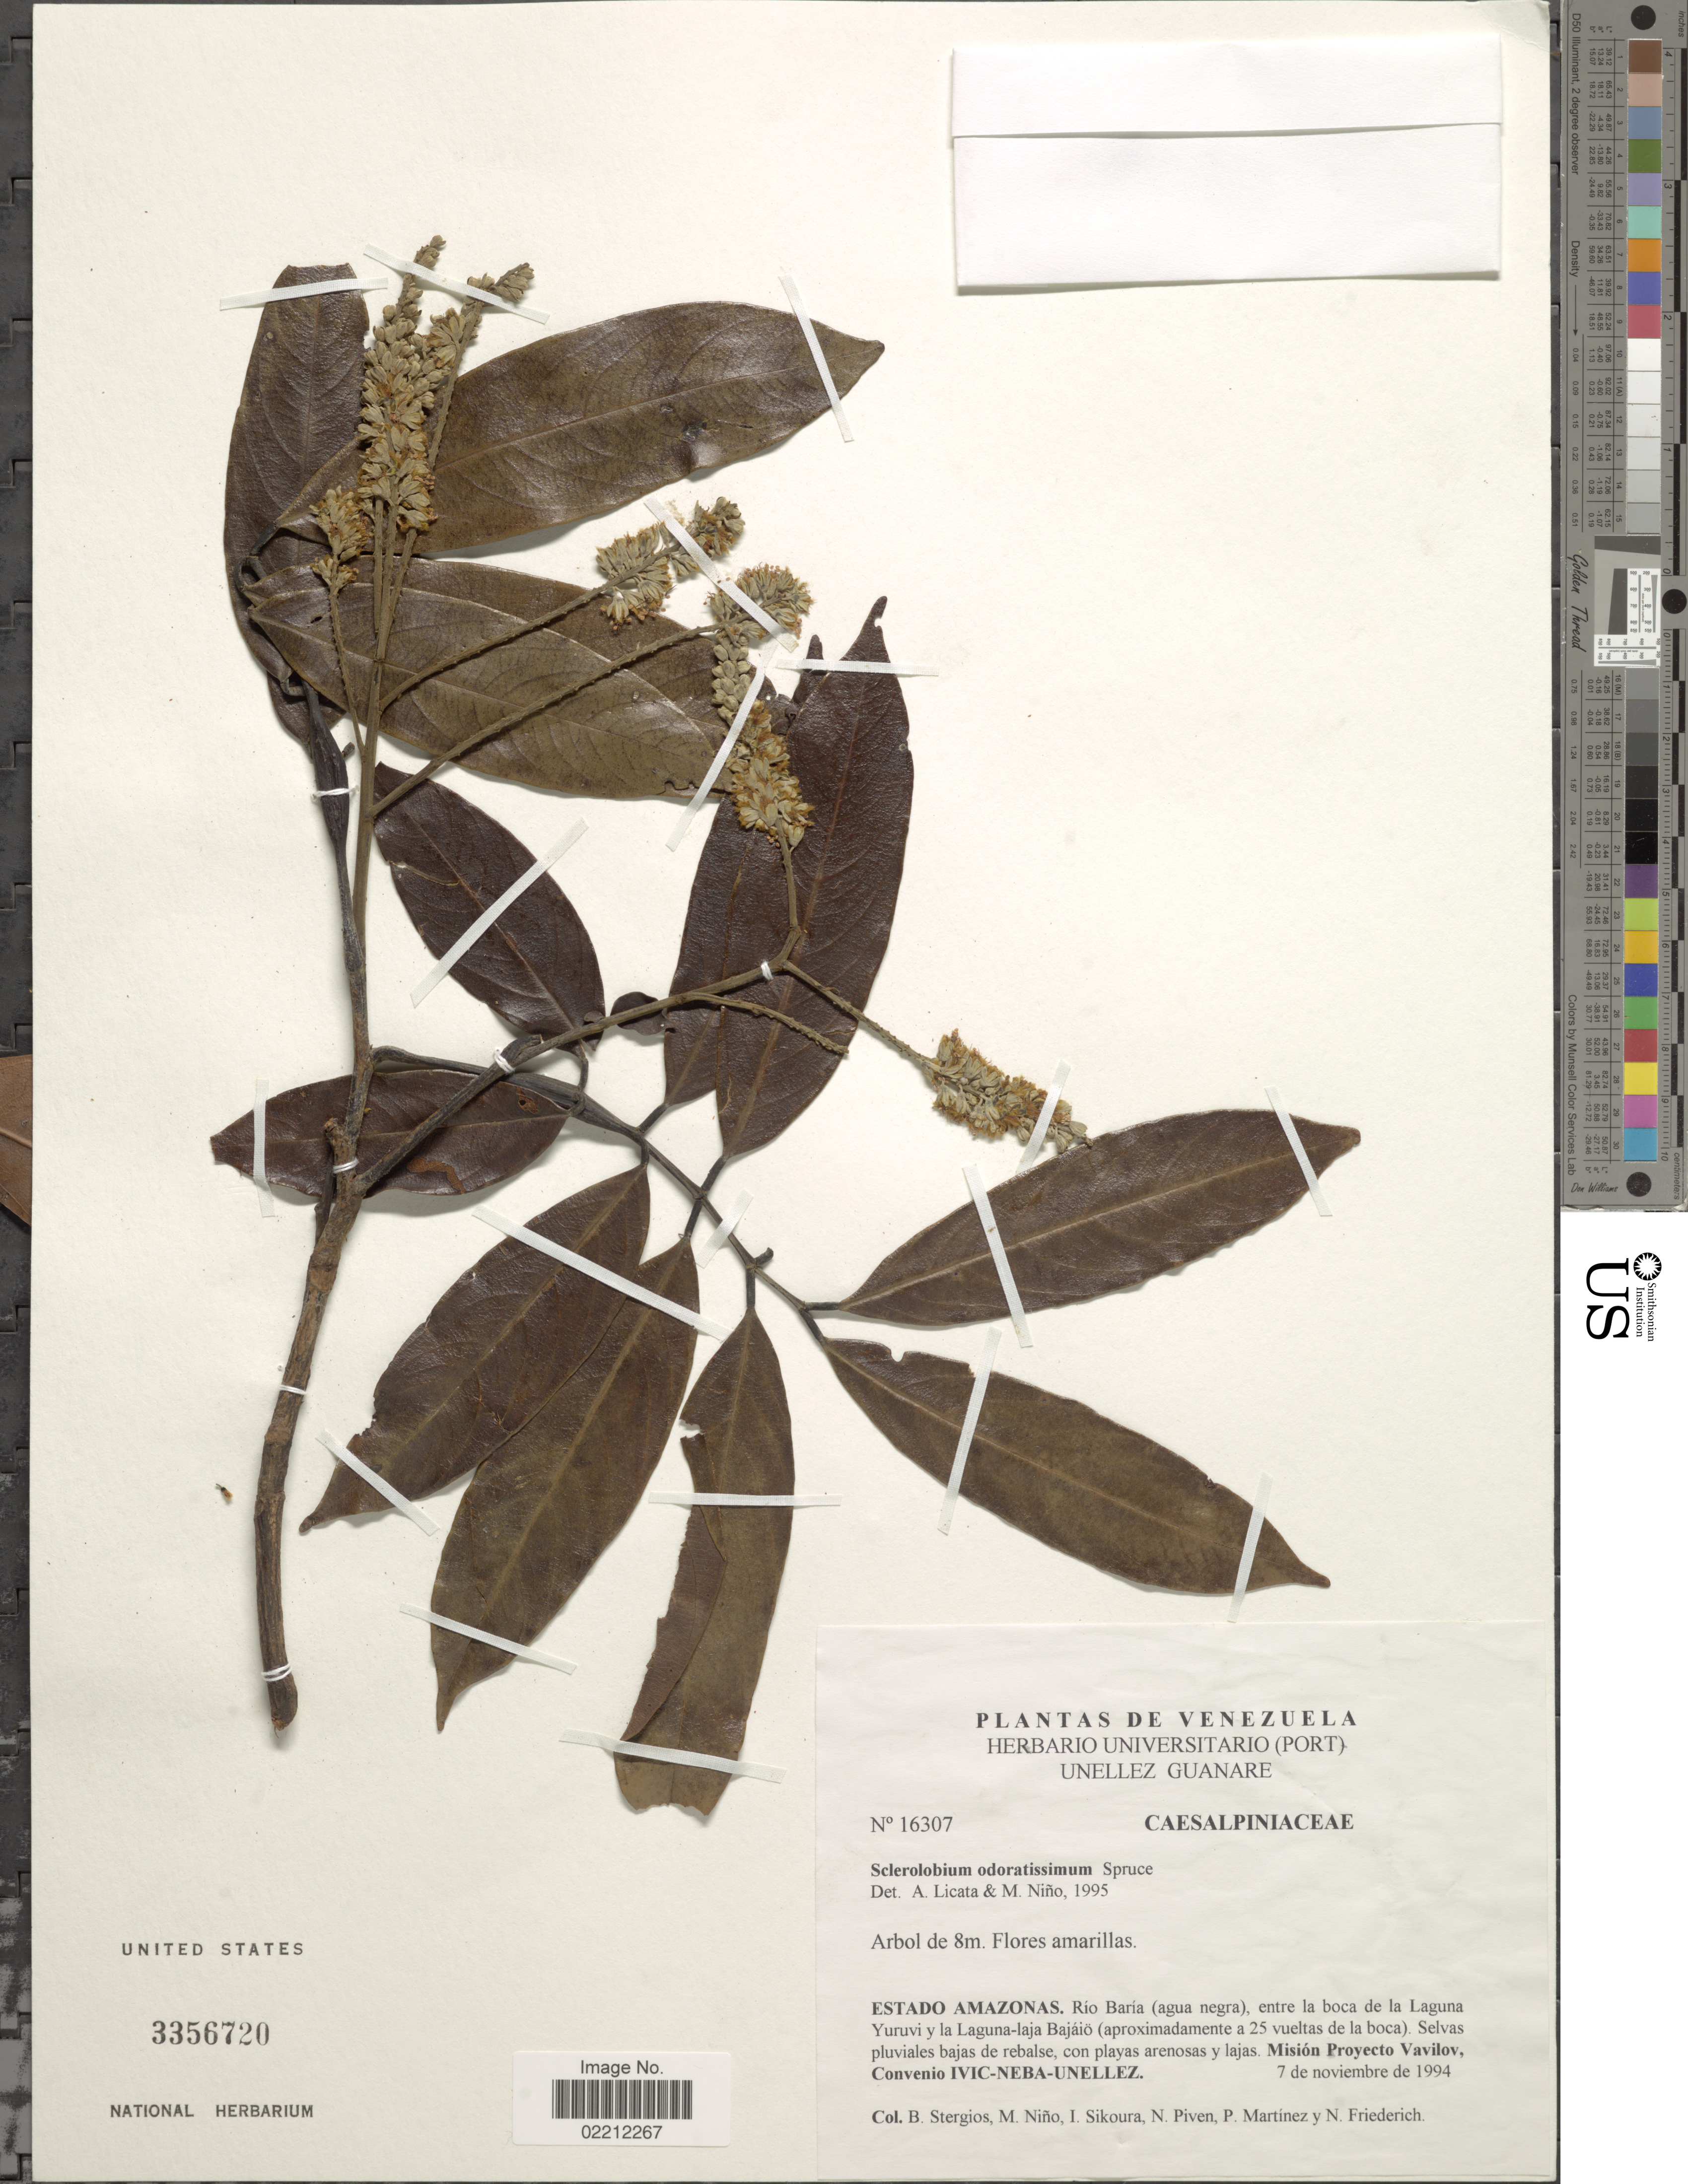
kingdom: Plantae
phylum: Tracheophyta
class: Magnoliopsida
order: Fabales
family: Fabaceae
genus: Tachigali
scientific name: Tachigali odoratissima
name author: (Benth. ex Spruce) Zarucchi & Herend.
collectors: B. G. Stergios, S. M. Niño, I. Sikoura, N. Piven, P. Martinez & N. Frederich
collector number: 16307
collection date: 1994-11-07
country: Venezuela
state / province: Amazonas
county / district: Río Negro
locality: Río Baría, entre la boca de la Laguna Yuruvi y la Laguna-laja Bajáiö (aprox. a 25 vueltas de la boca)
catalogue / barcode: US 3356720